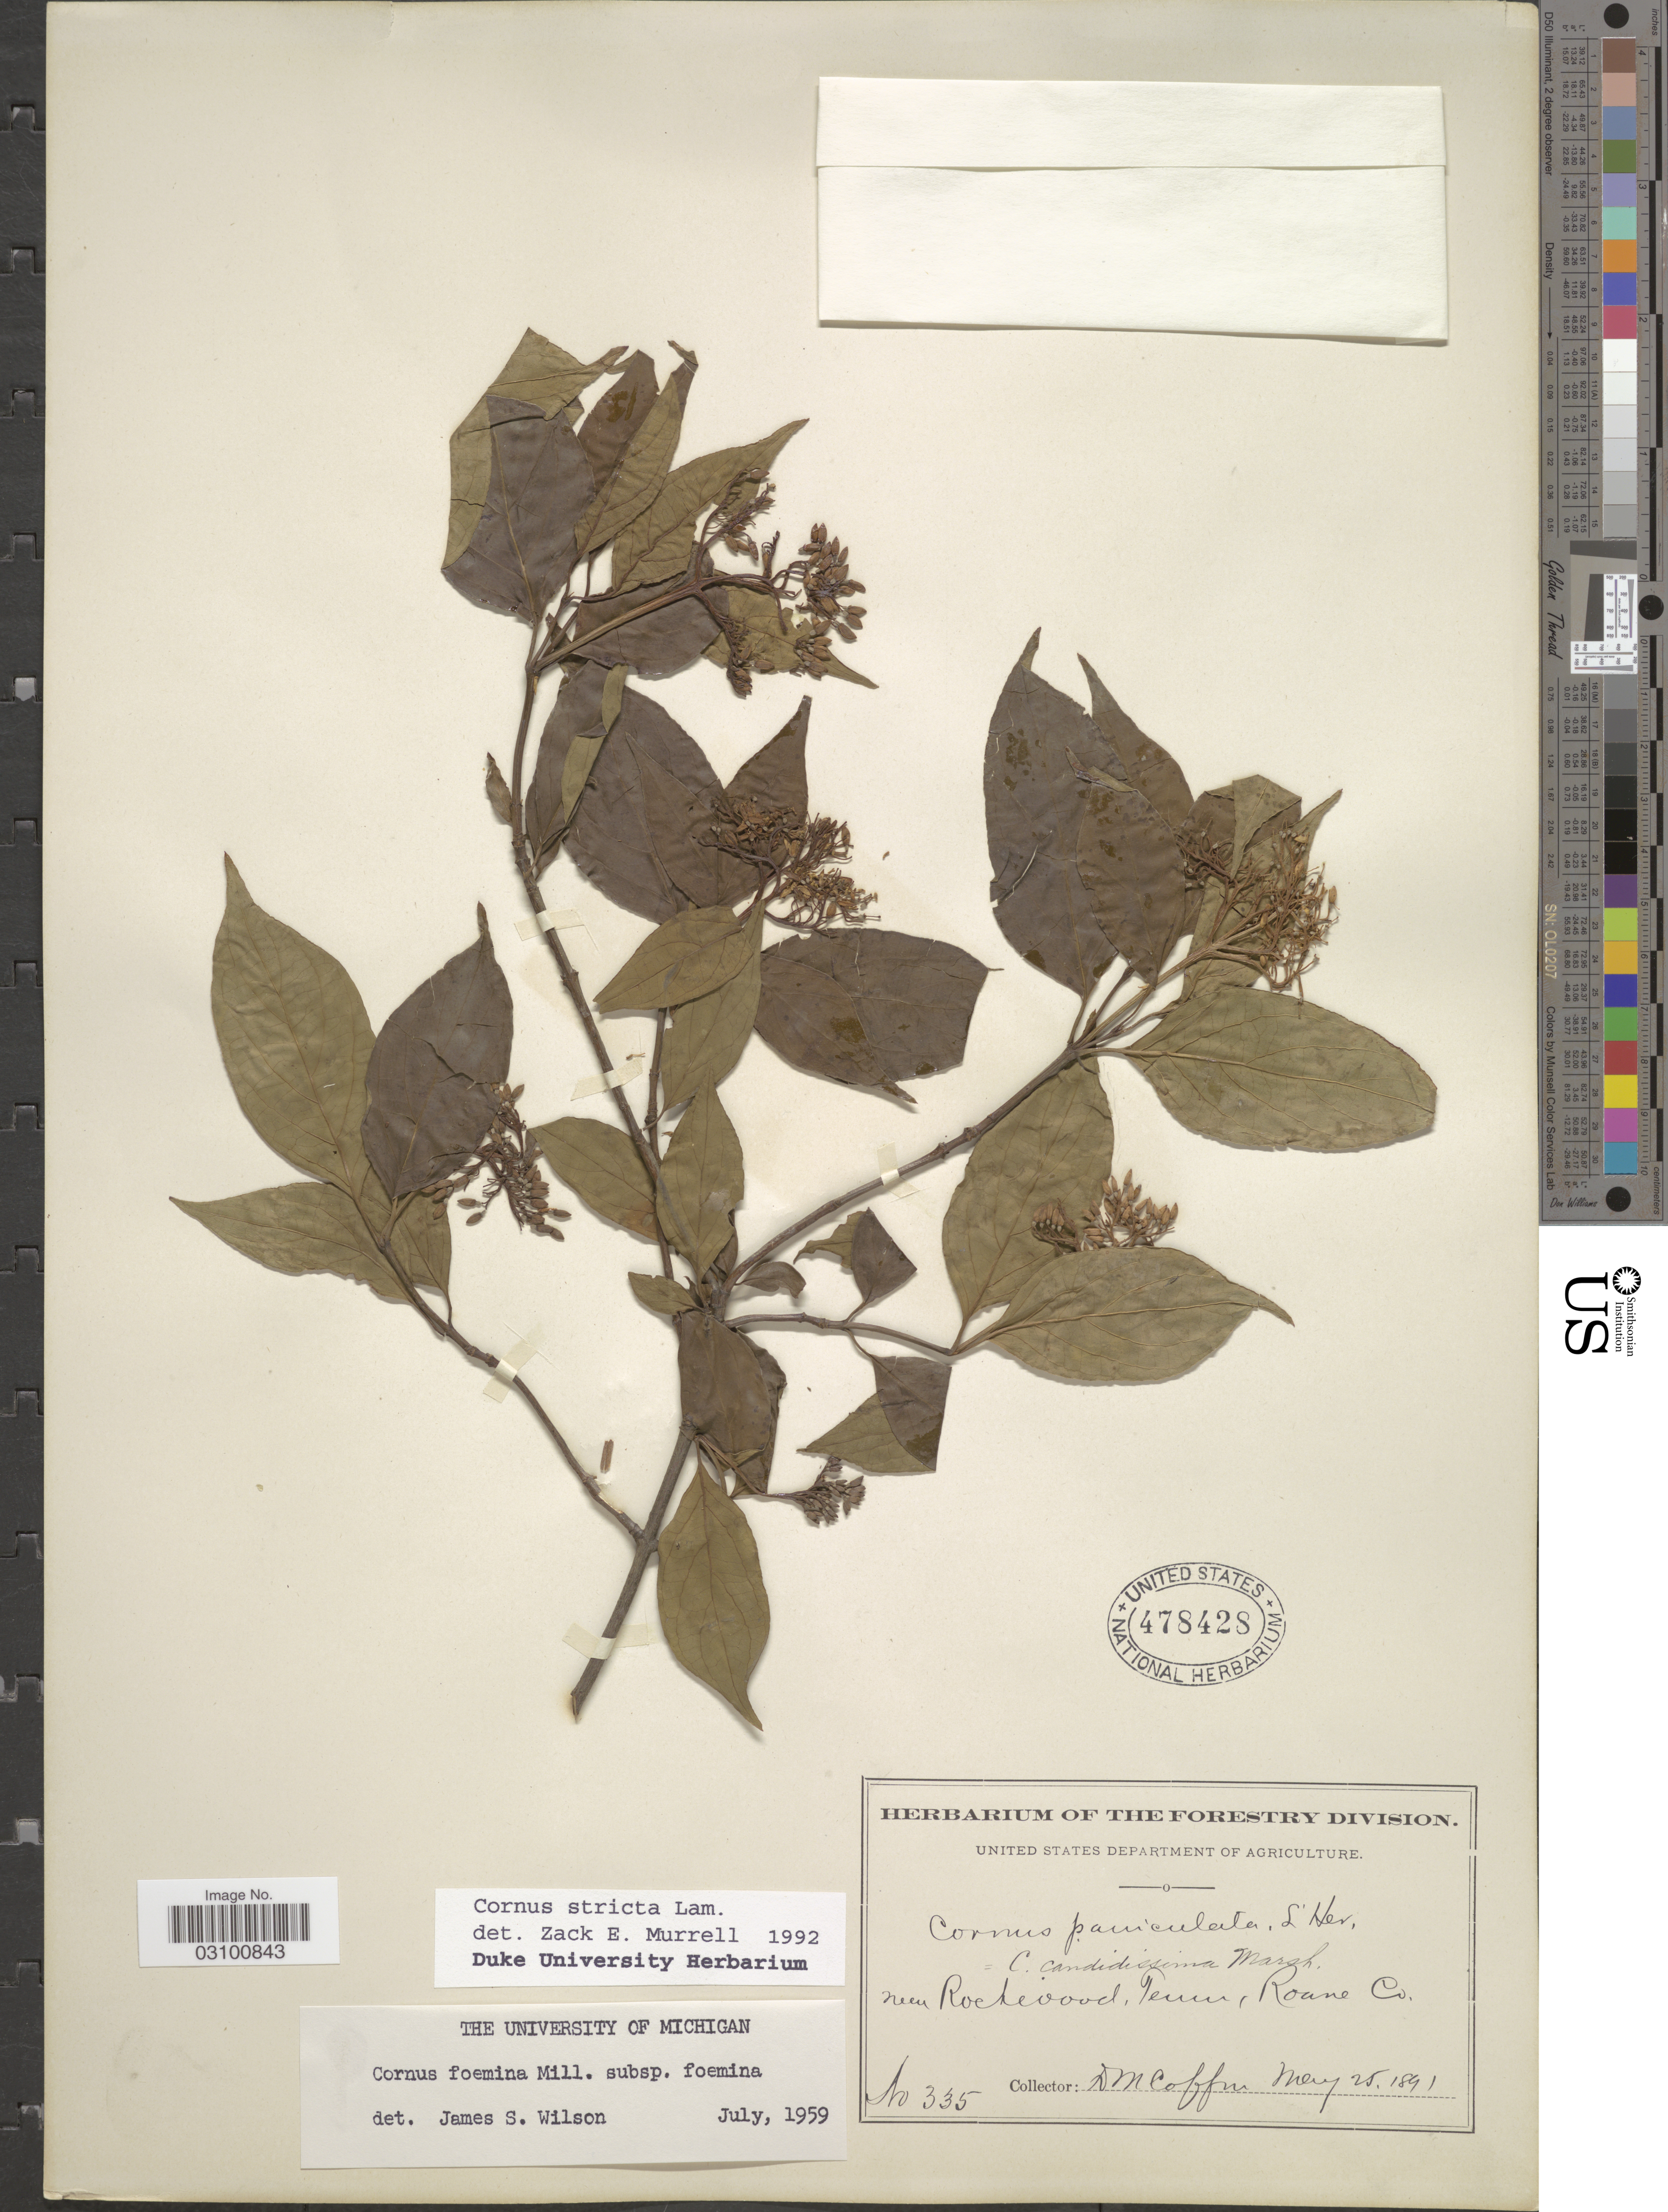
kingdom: Plantae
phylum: Tracheophyta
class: Magnoliopsida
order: Cornales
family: Cornaceae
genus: Cornus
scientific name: Cornus stricta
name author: Lam.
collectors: D. M. Coffman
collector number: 335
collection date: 1891-05-25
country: United States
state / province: Tennessee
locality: Near Rockwood, Roane Co.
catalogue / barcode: US 478428